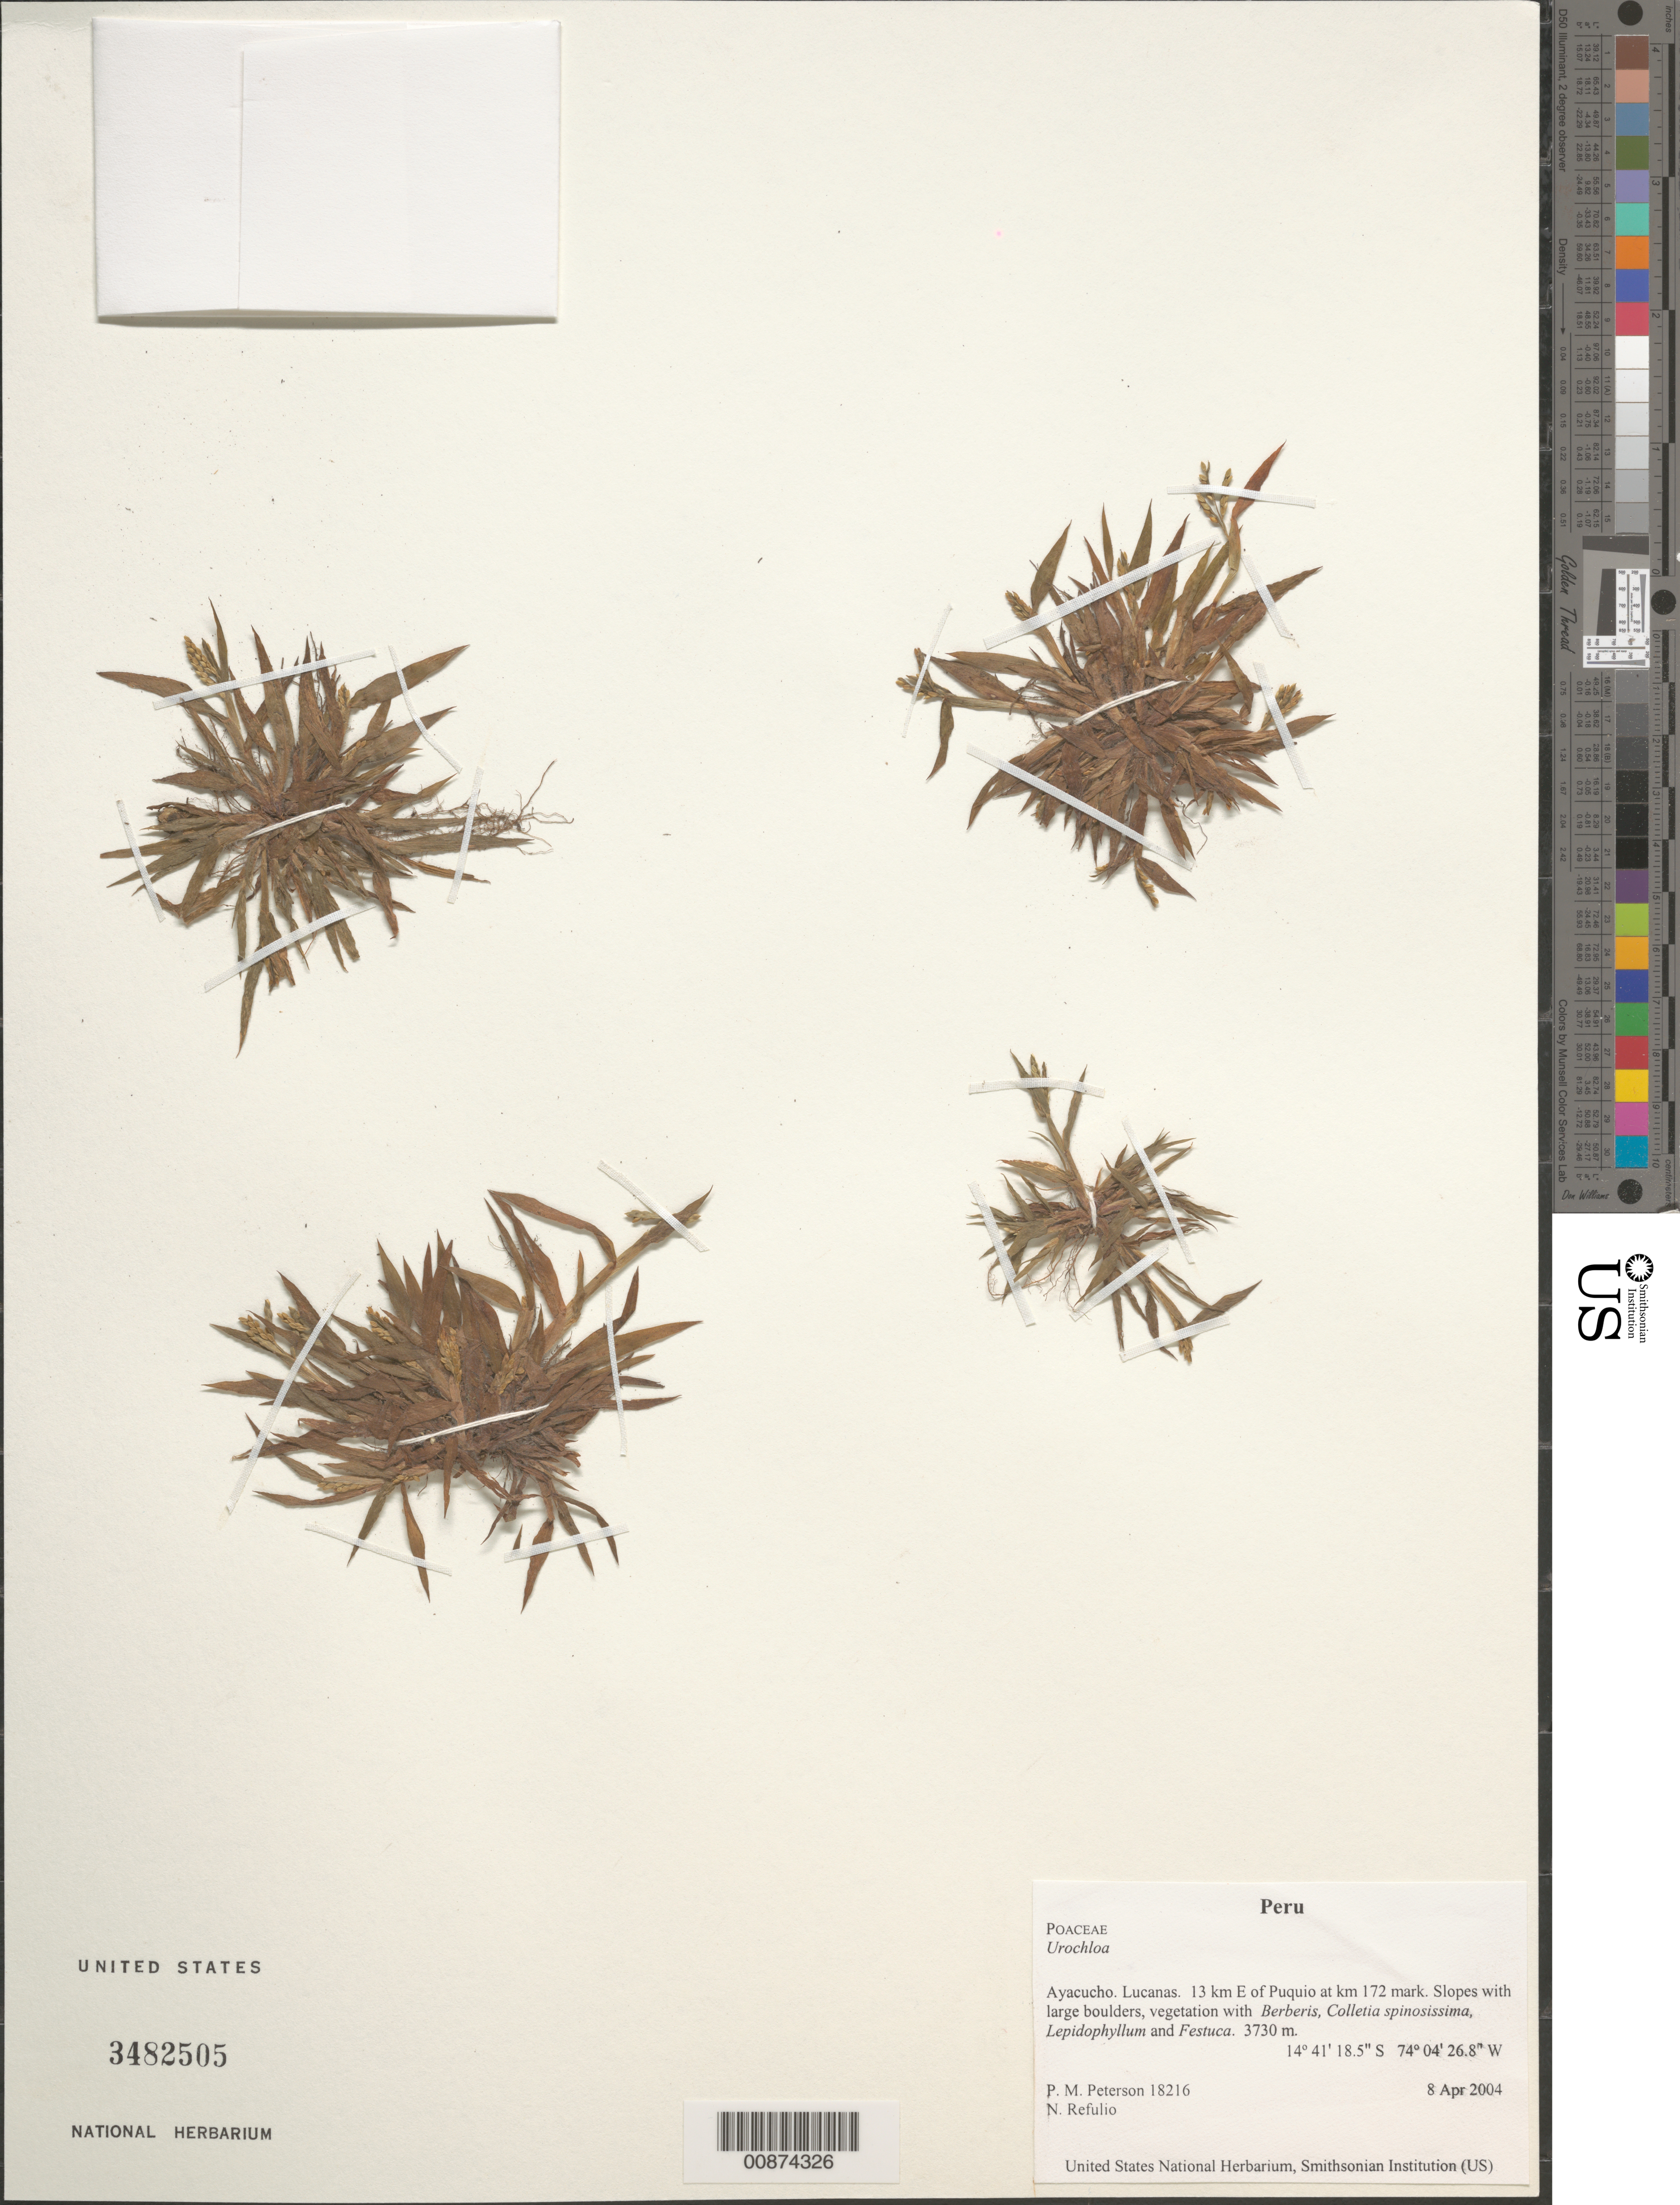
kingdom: Plantae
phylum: Tracheophyta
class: Liliopsida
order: Poales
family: Poaceae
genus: Urochloa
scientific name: Urochloa sp.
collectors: P. M. Peterson & N. Refulio-Rodríguez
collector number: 18216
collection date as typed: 08 Apr 2004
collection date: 2004-04-08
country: Peru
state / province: Ayacucho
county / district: Lucanas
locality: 13 km E of Puquio at km 172 mark. Slopes with large boulders, vegetation with Berberis, Colletia spinosissima, Lepidophyllum and Festuca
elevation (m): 3730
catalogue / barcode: US 3482505